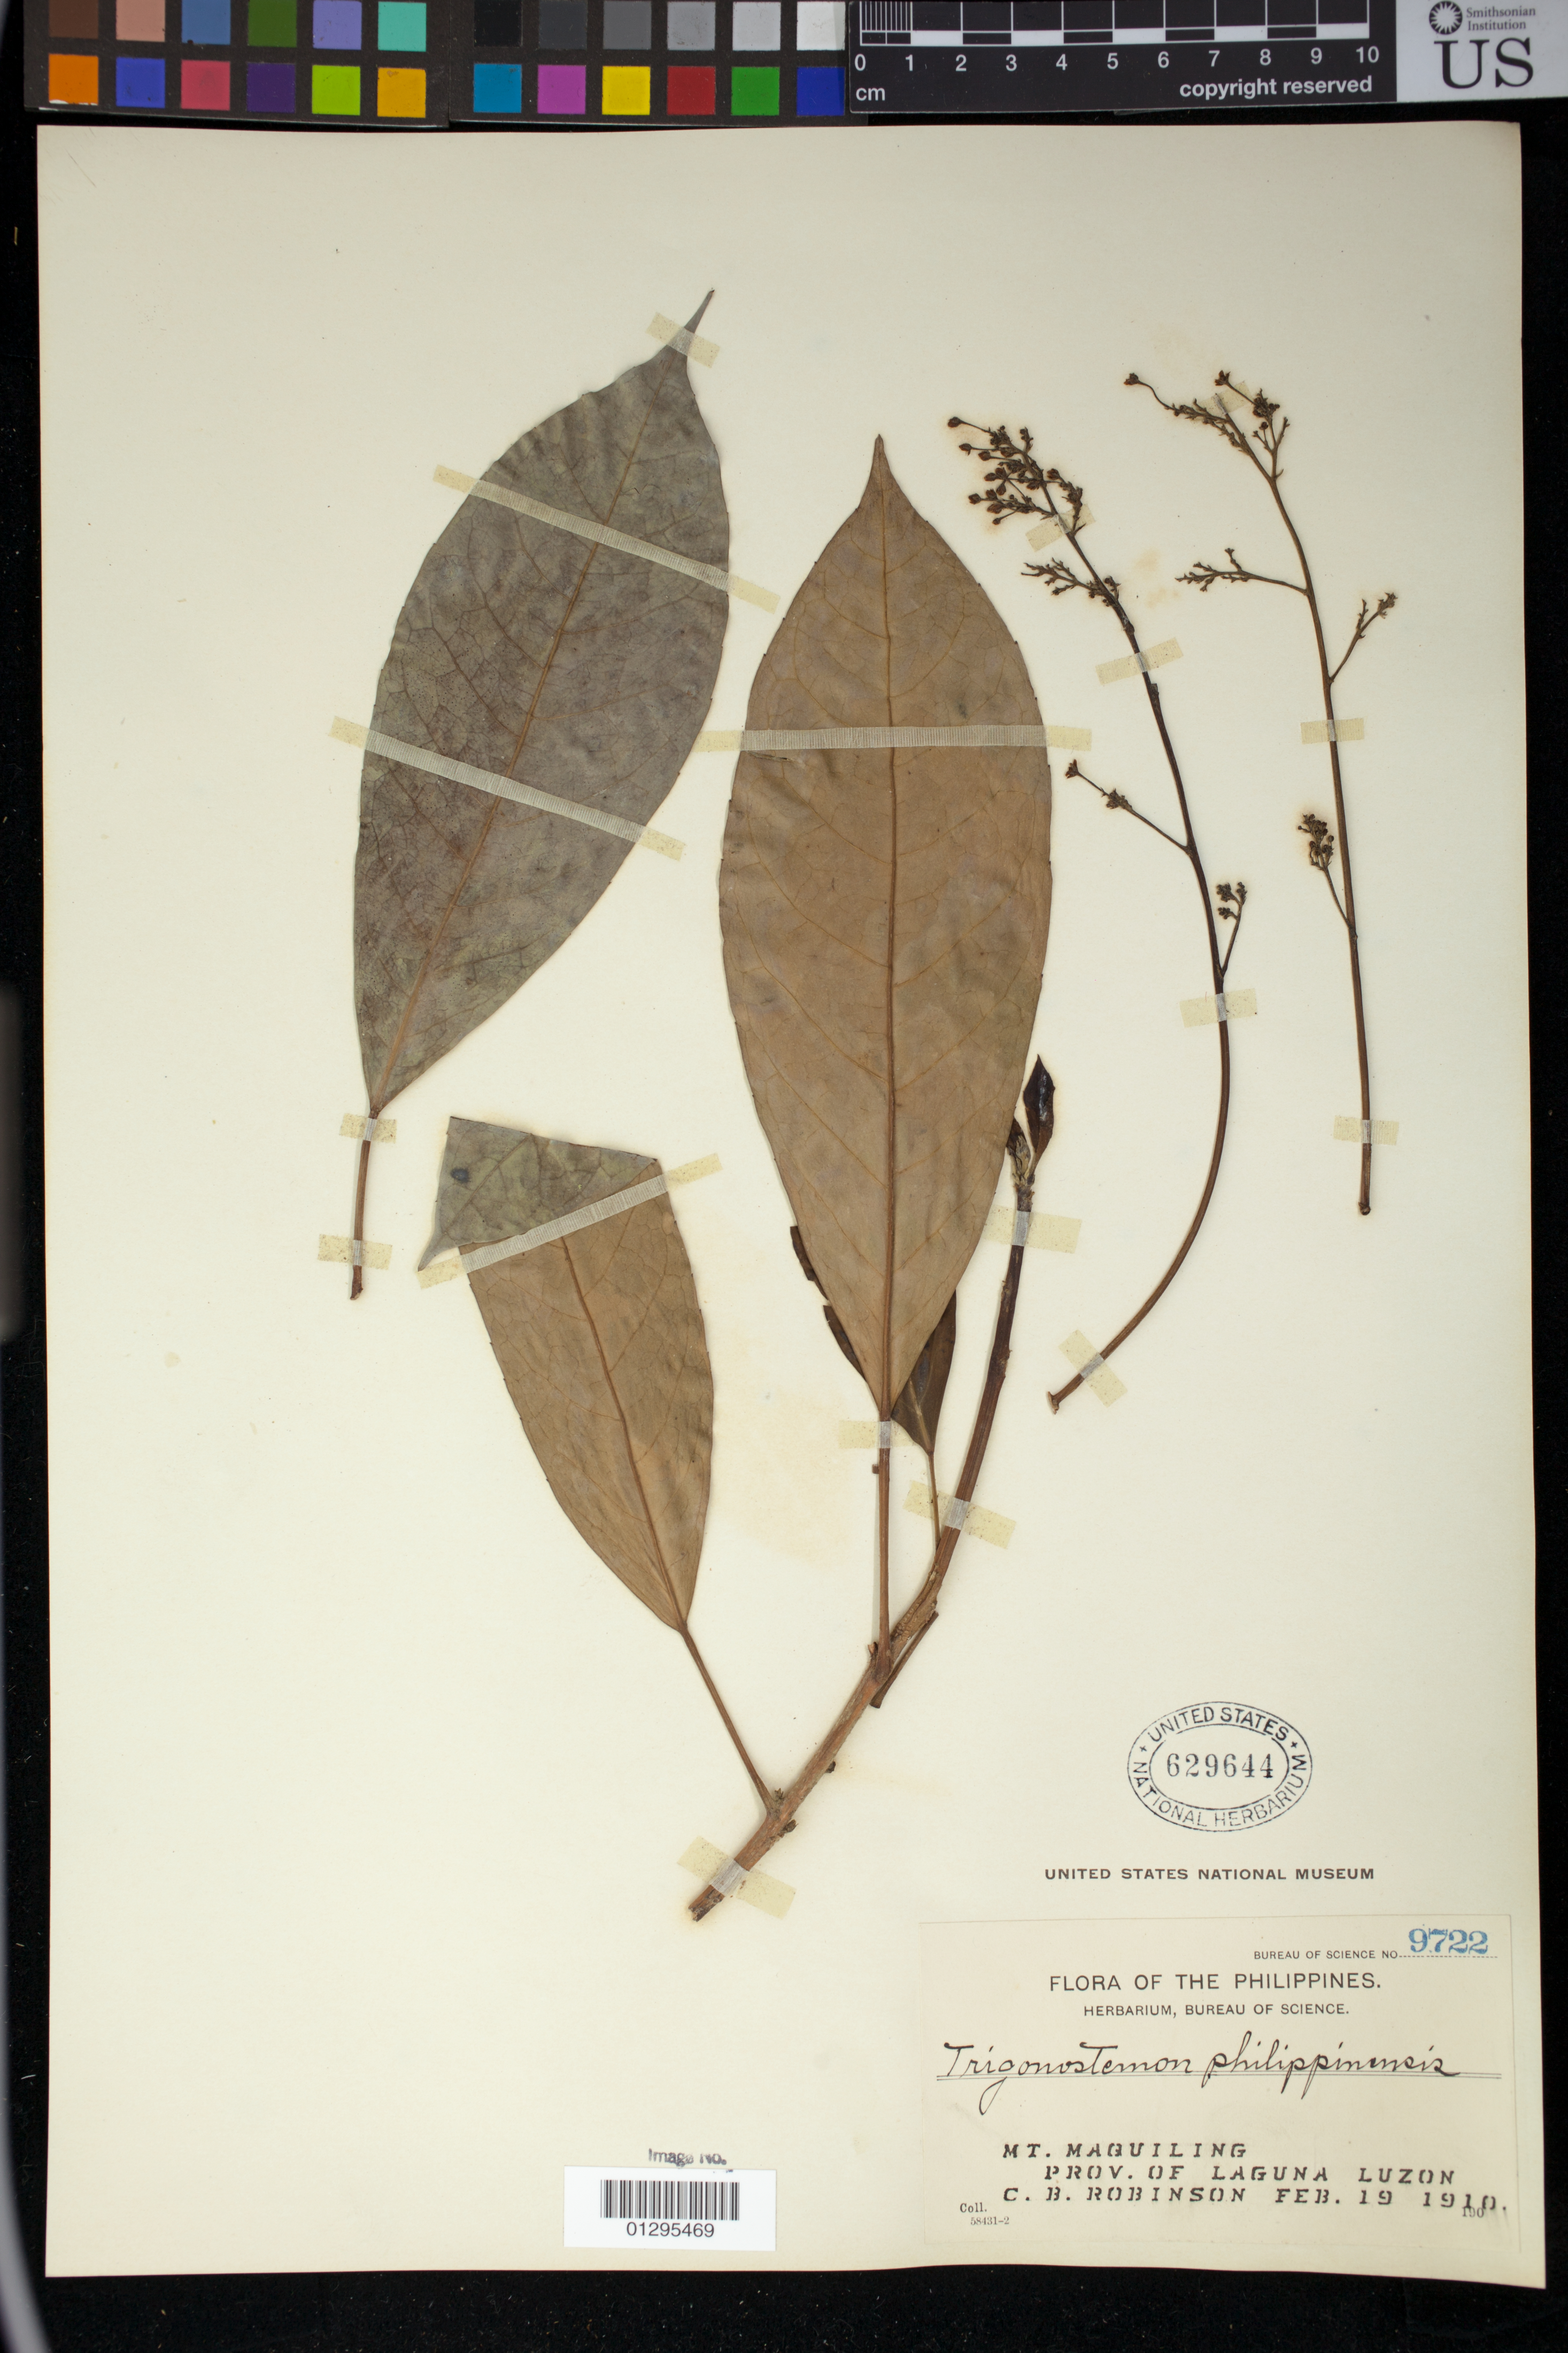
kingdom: Plantae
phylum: Tracheophyta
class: Magnoliopsida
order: Malpighiales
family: Euphorbiaceae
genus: Trigonostemon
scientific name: Trigonostemon philippinensis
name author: Stapf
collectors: C. Robinson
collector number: Bur. Sci. 9722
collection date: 1910-02-19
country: Philippines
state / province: Calabarzon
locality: Mt. Maquiling, Prov. of Laguna, Luzon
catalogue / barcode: US 629644